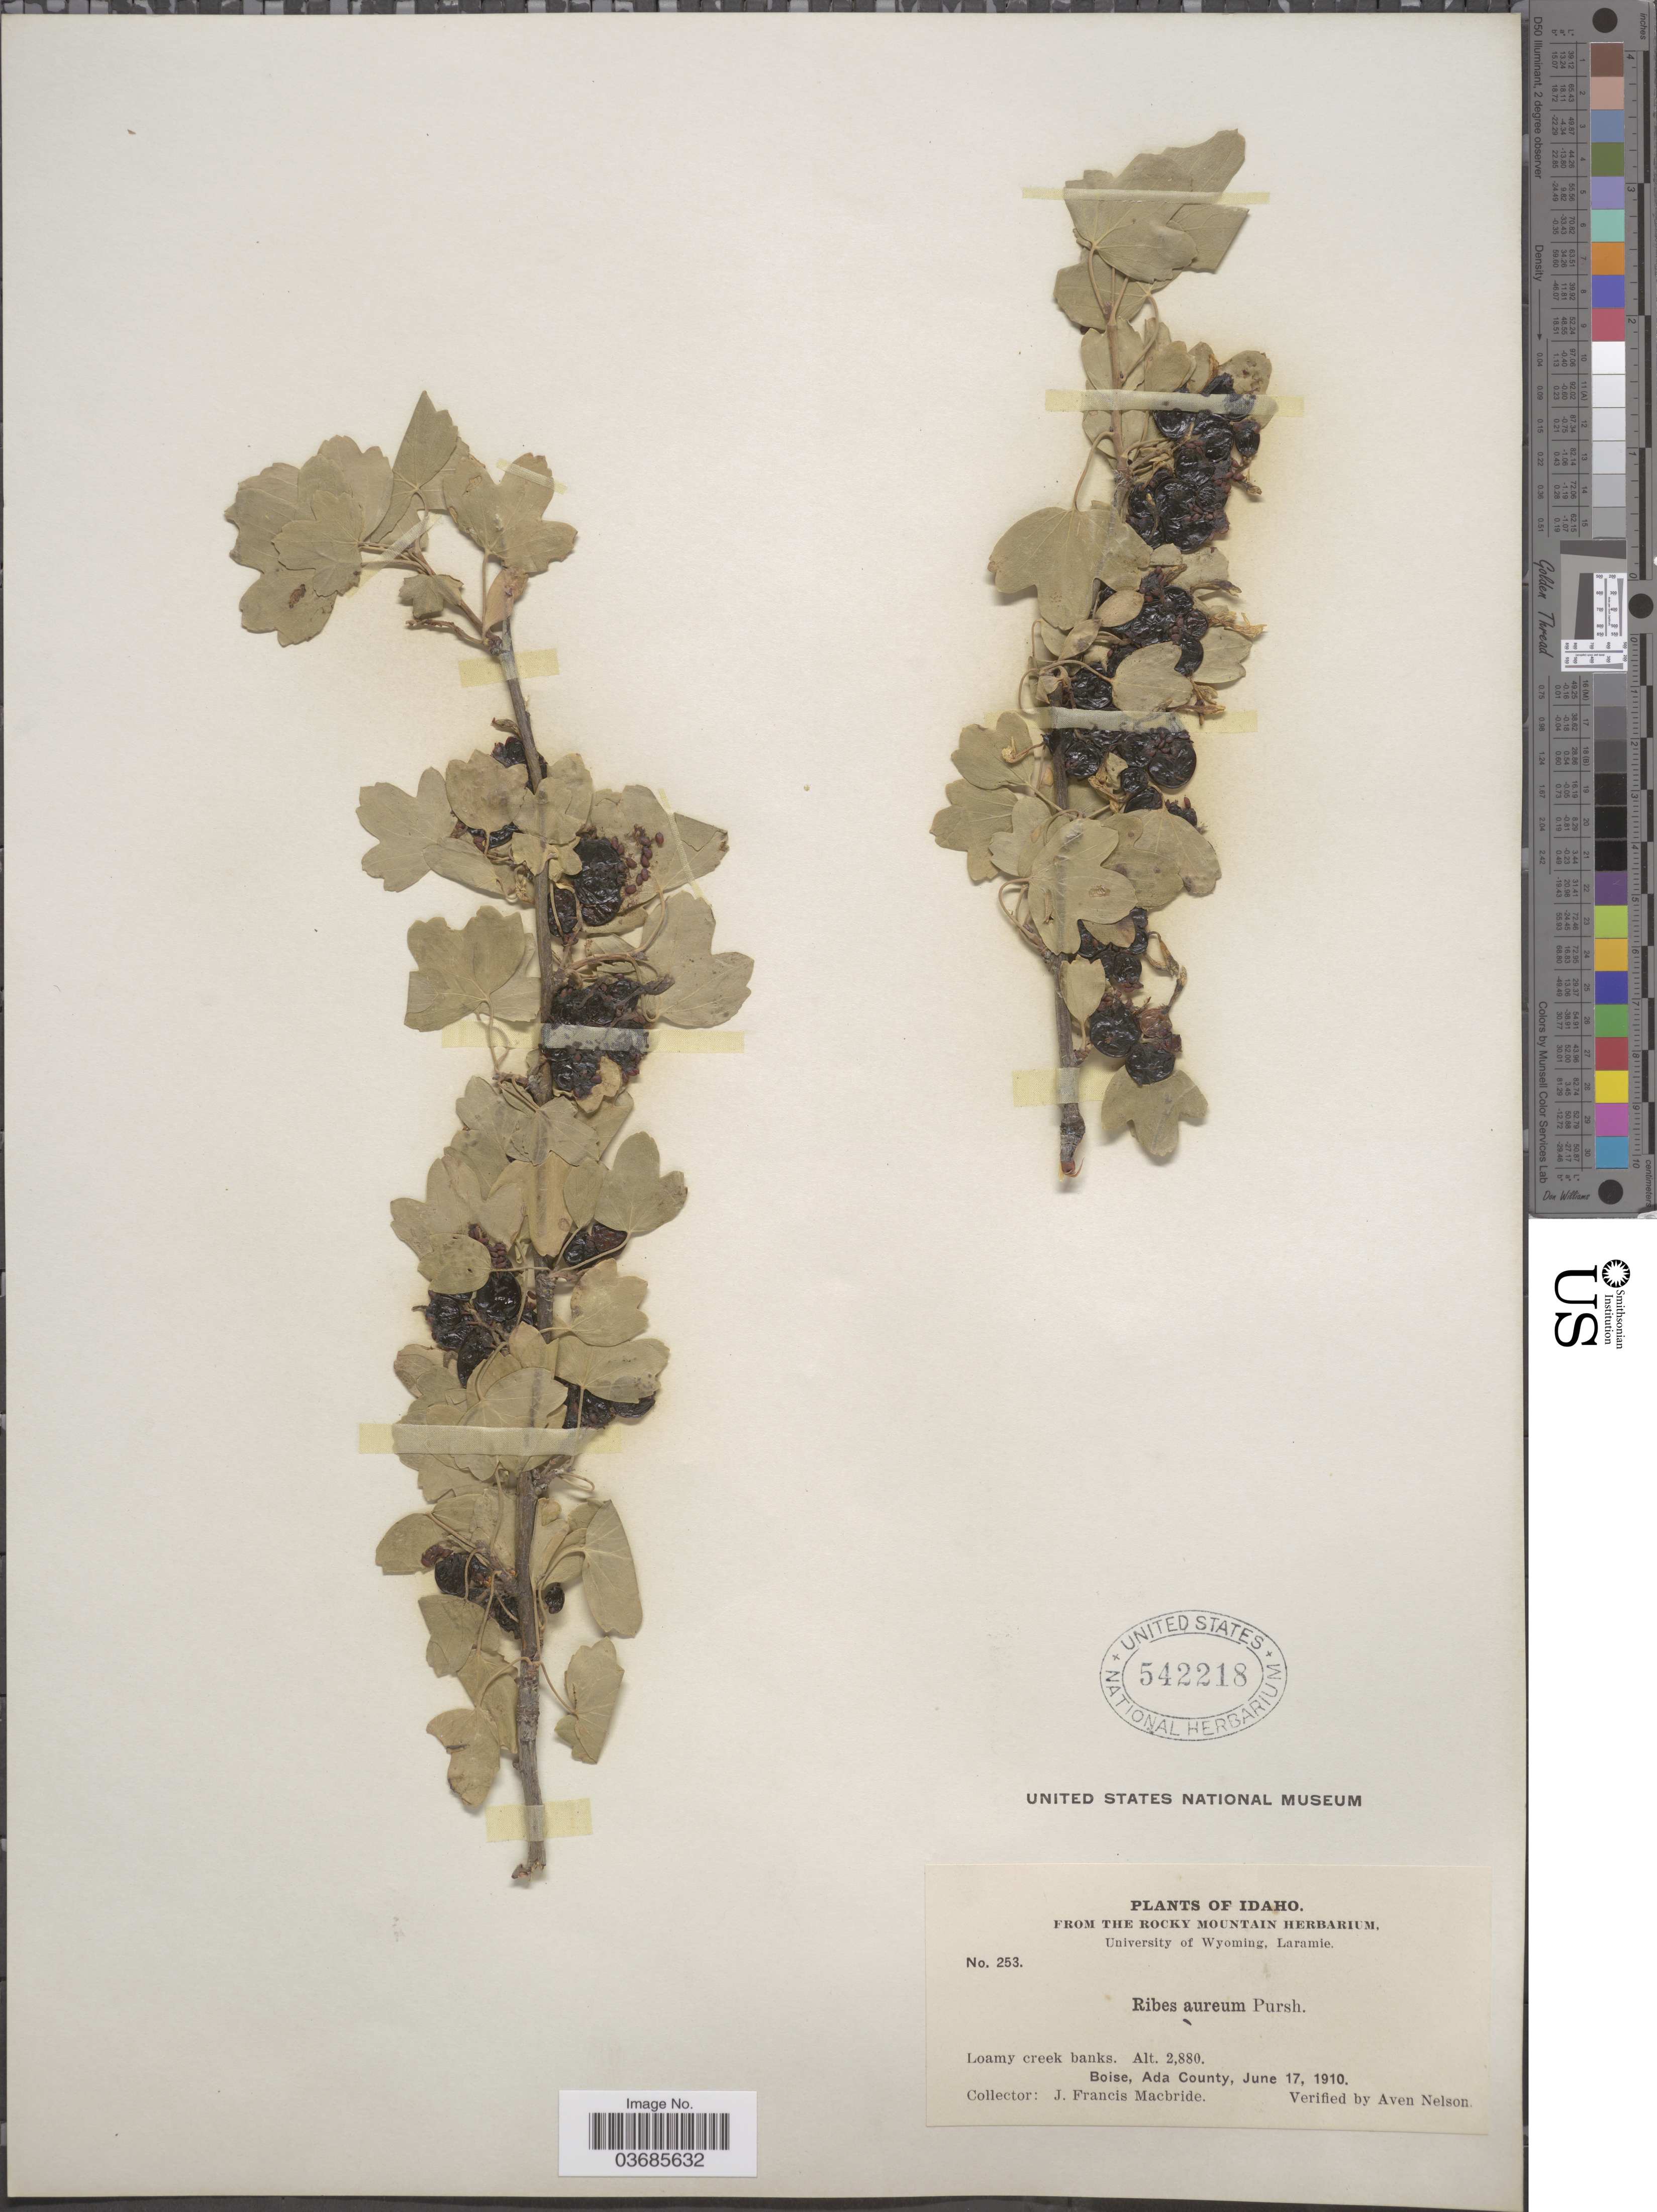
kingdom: Plantae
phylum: Tracheophyta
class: Magnoliopsida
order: Saxifragales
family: Grossulariaceae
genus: Ribes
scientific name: Ribes aureum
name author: Pursh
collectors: J. F. Macbride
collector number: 253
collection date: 1910-06-17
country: United States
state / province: Idaho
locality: Boise, Ada County.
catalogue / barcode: US 542218